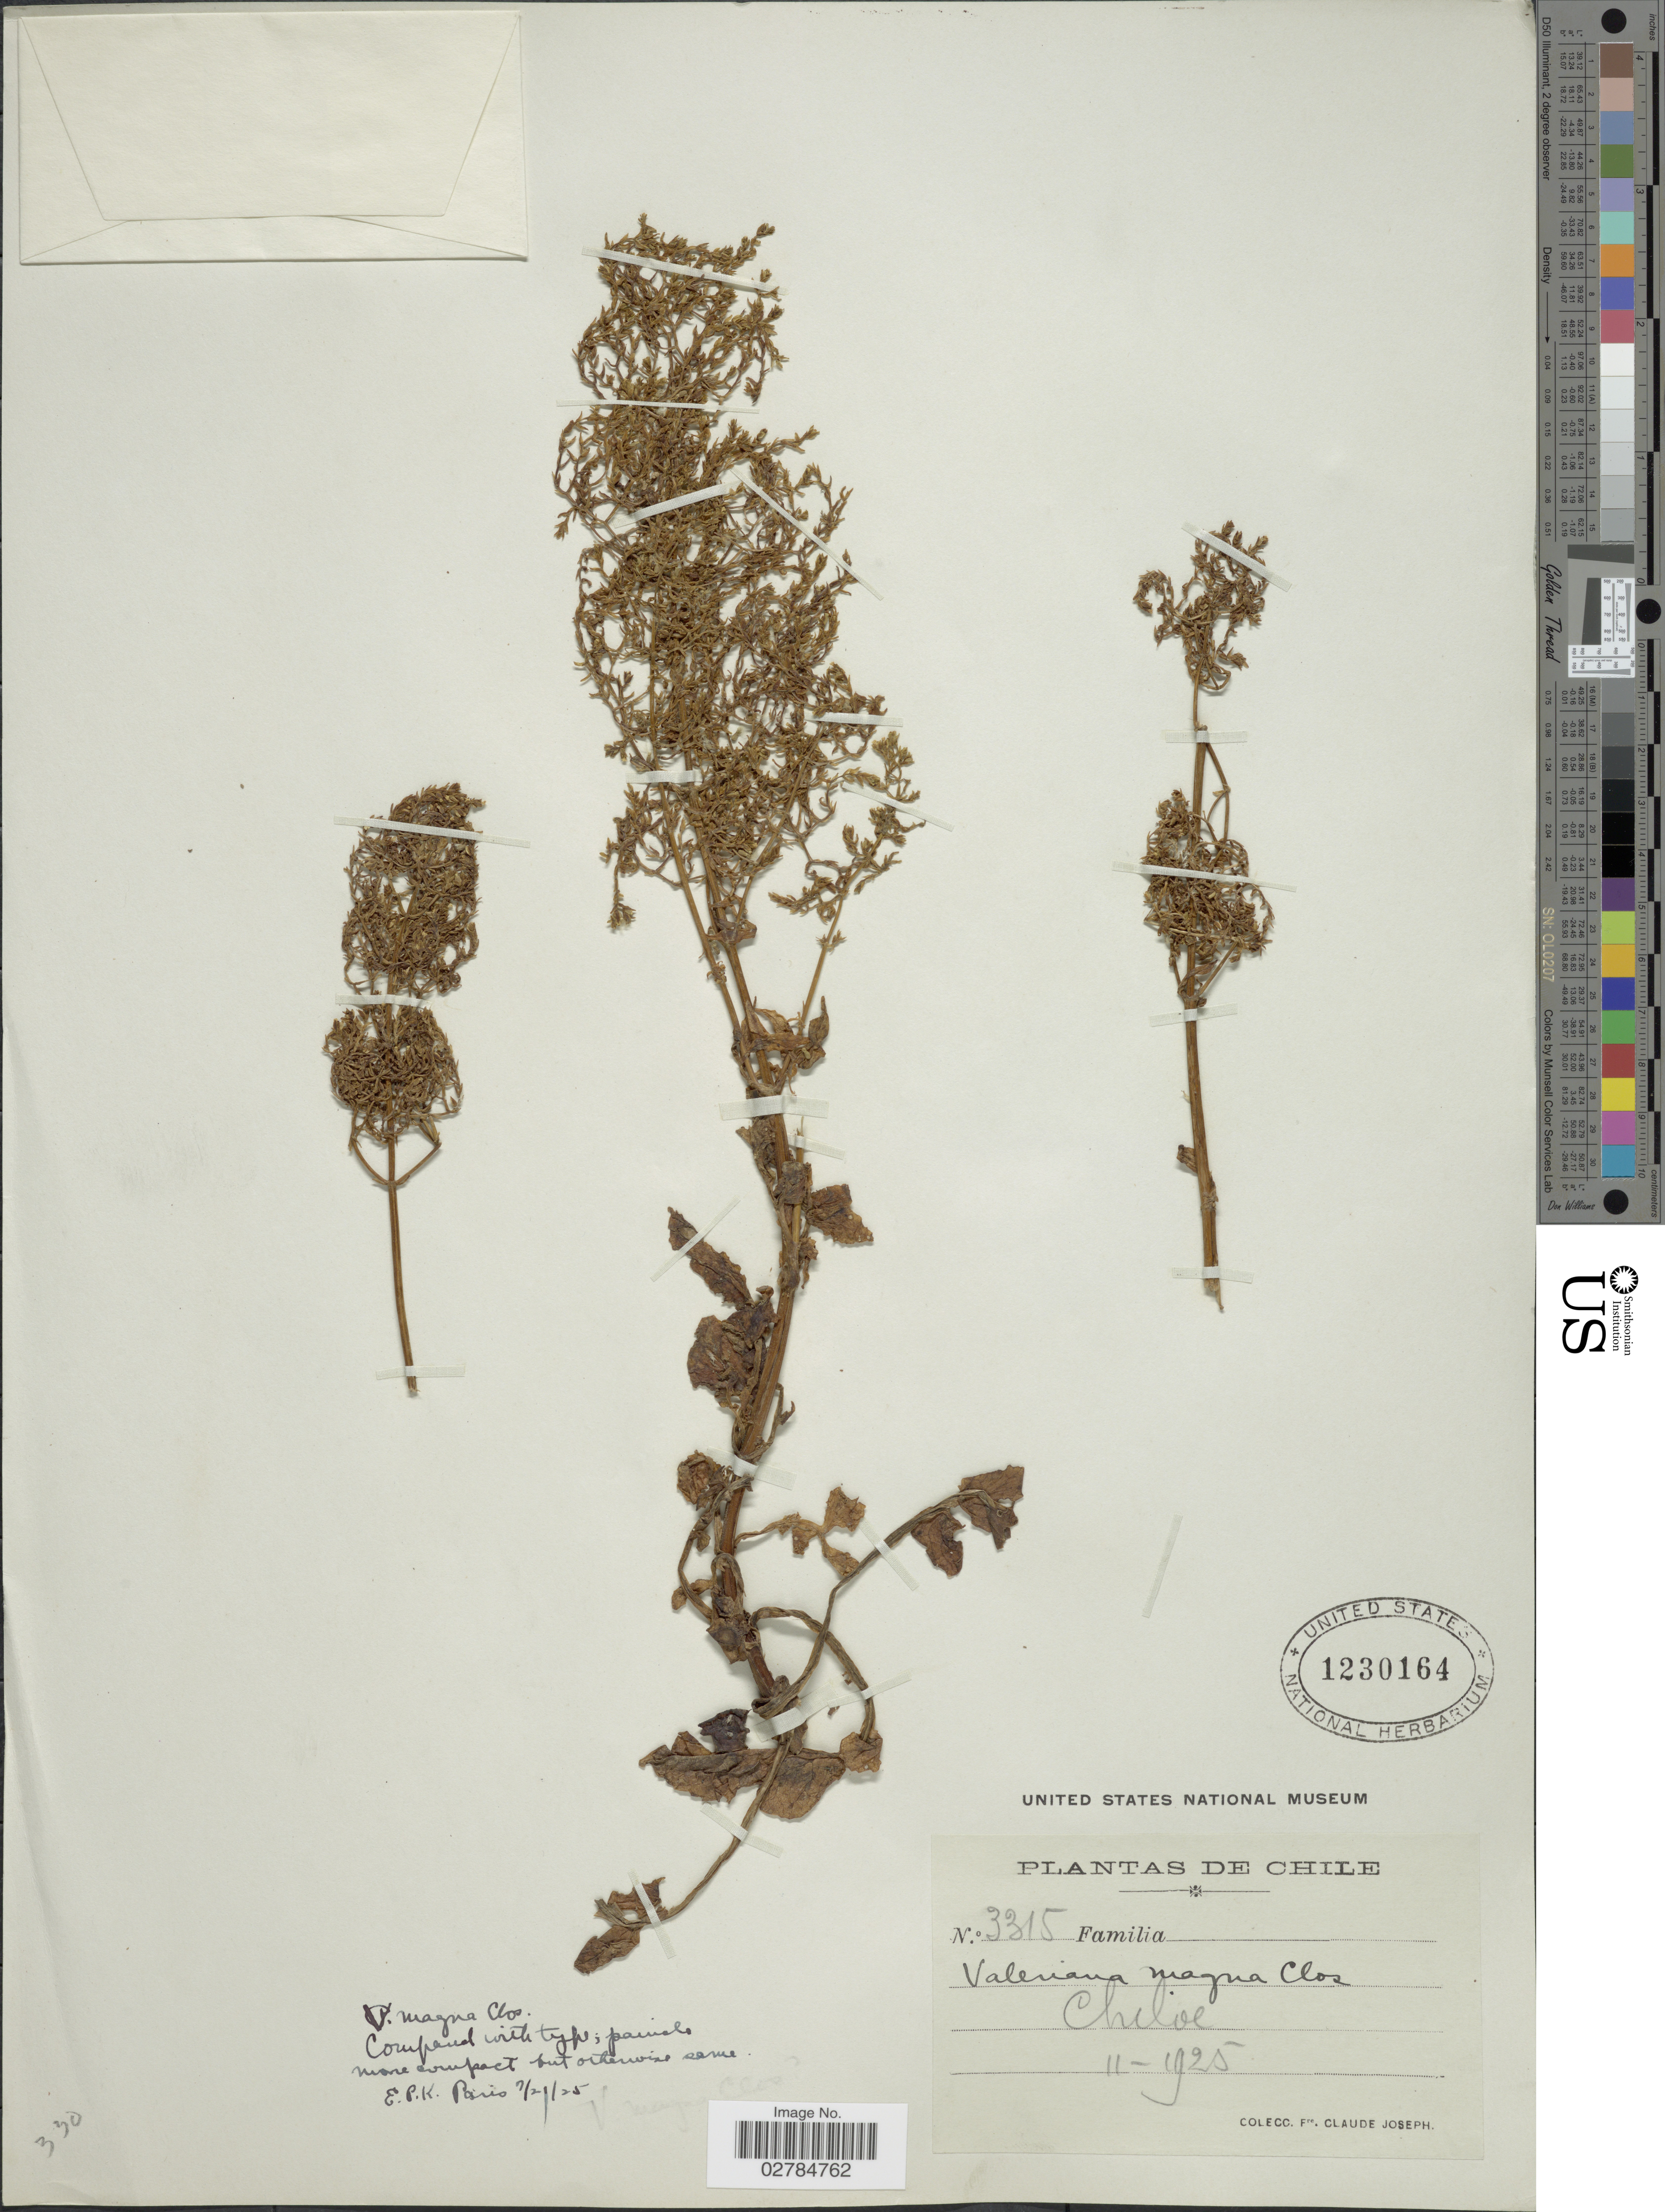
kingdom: Plantae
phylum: Tracheophyta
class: Magnoliopsida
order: Dipsacales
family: Caprifoliaceae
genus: Valeriana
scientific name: Valeriana magna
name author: Clos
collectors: Bro. Claude-Joseph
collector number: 3315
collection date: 1925-11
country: Chile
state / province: Arica y Parinacota (XV)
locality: Chiloe.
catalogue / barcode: US 1230164